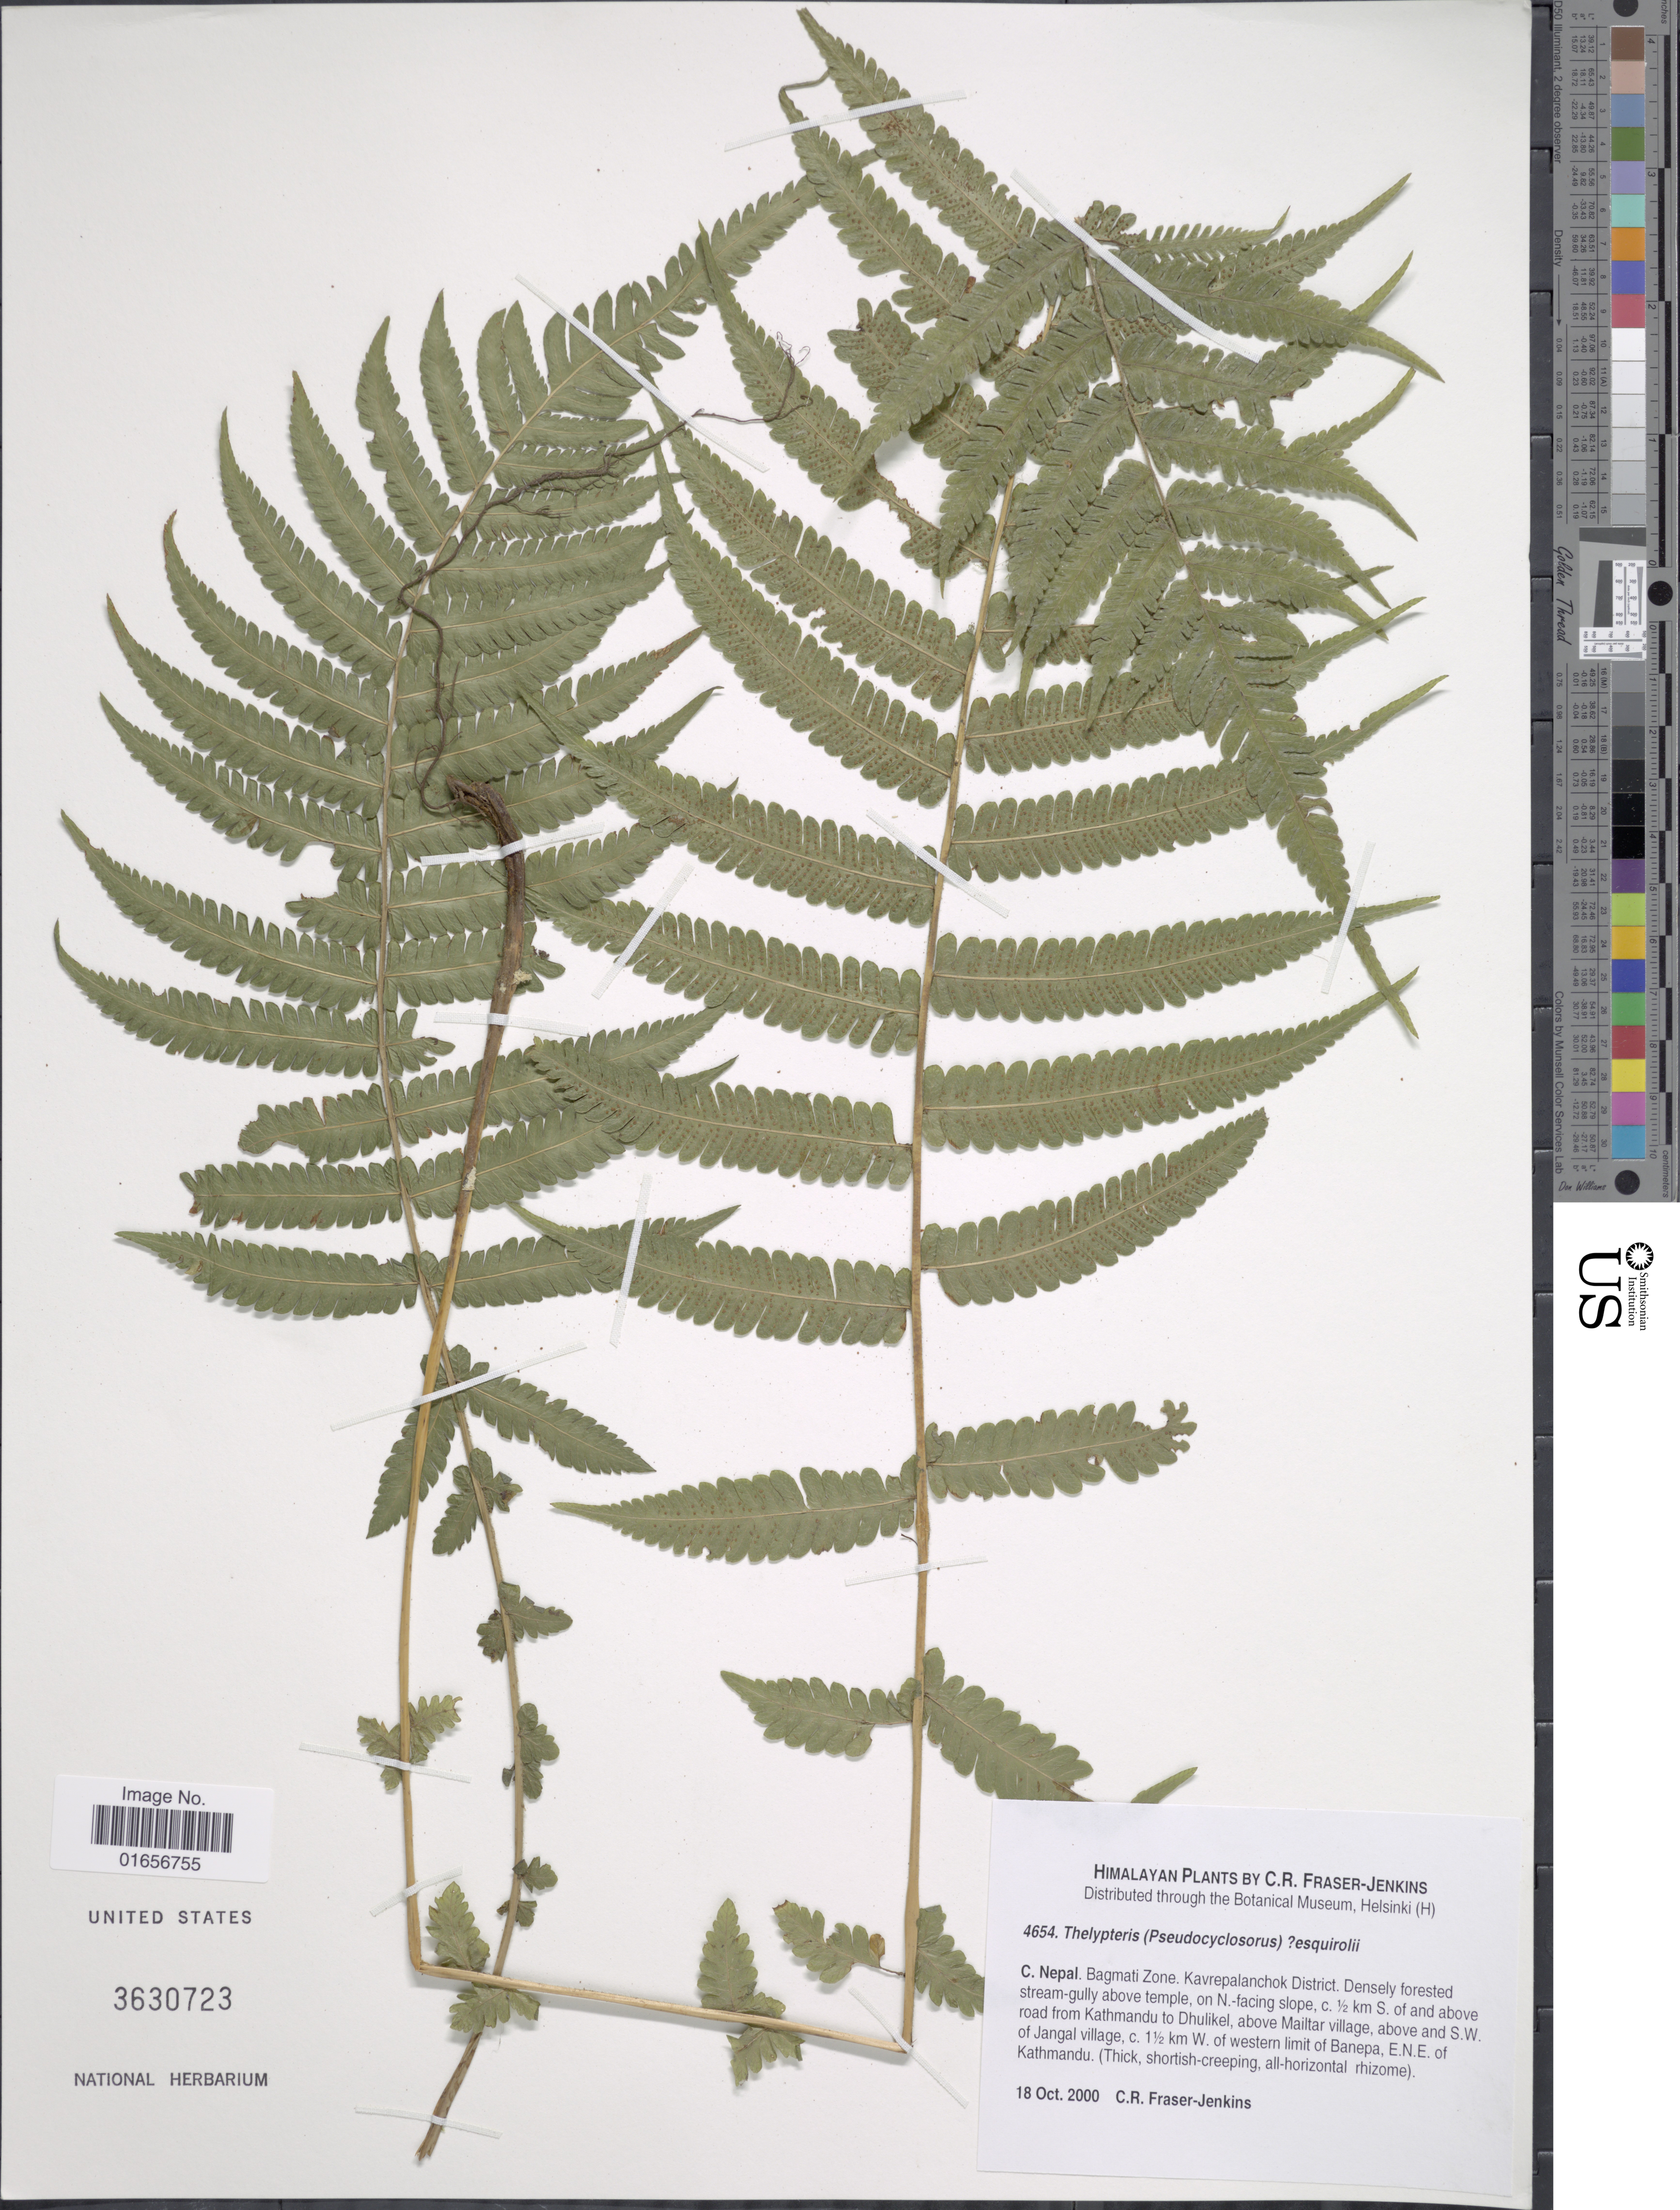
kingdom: Plantae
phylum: Tracheophyta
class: Polypodiopsida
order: Polypodiales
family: Thelypteridaceae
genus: Pseudocyclosorus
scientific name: Pseudocyclosorus esquirolii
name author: (Christ) Ching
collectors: C. R. Fraser-Jenkins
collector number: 4654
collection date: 2000-10-18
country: Nepal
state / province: Bagmati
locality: Himalayan, C. Nepal, Kavrepalanchok District, on N- facing slope, c. 1/2 km S. of and above road from Kathmandu to Dhulikel, above Mailtar village, above and S. W. of Jangal village, c. 1 1/2km W. of western limit of Banepa, E. N. E. of Kathmandu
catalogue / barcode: US 3630723